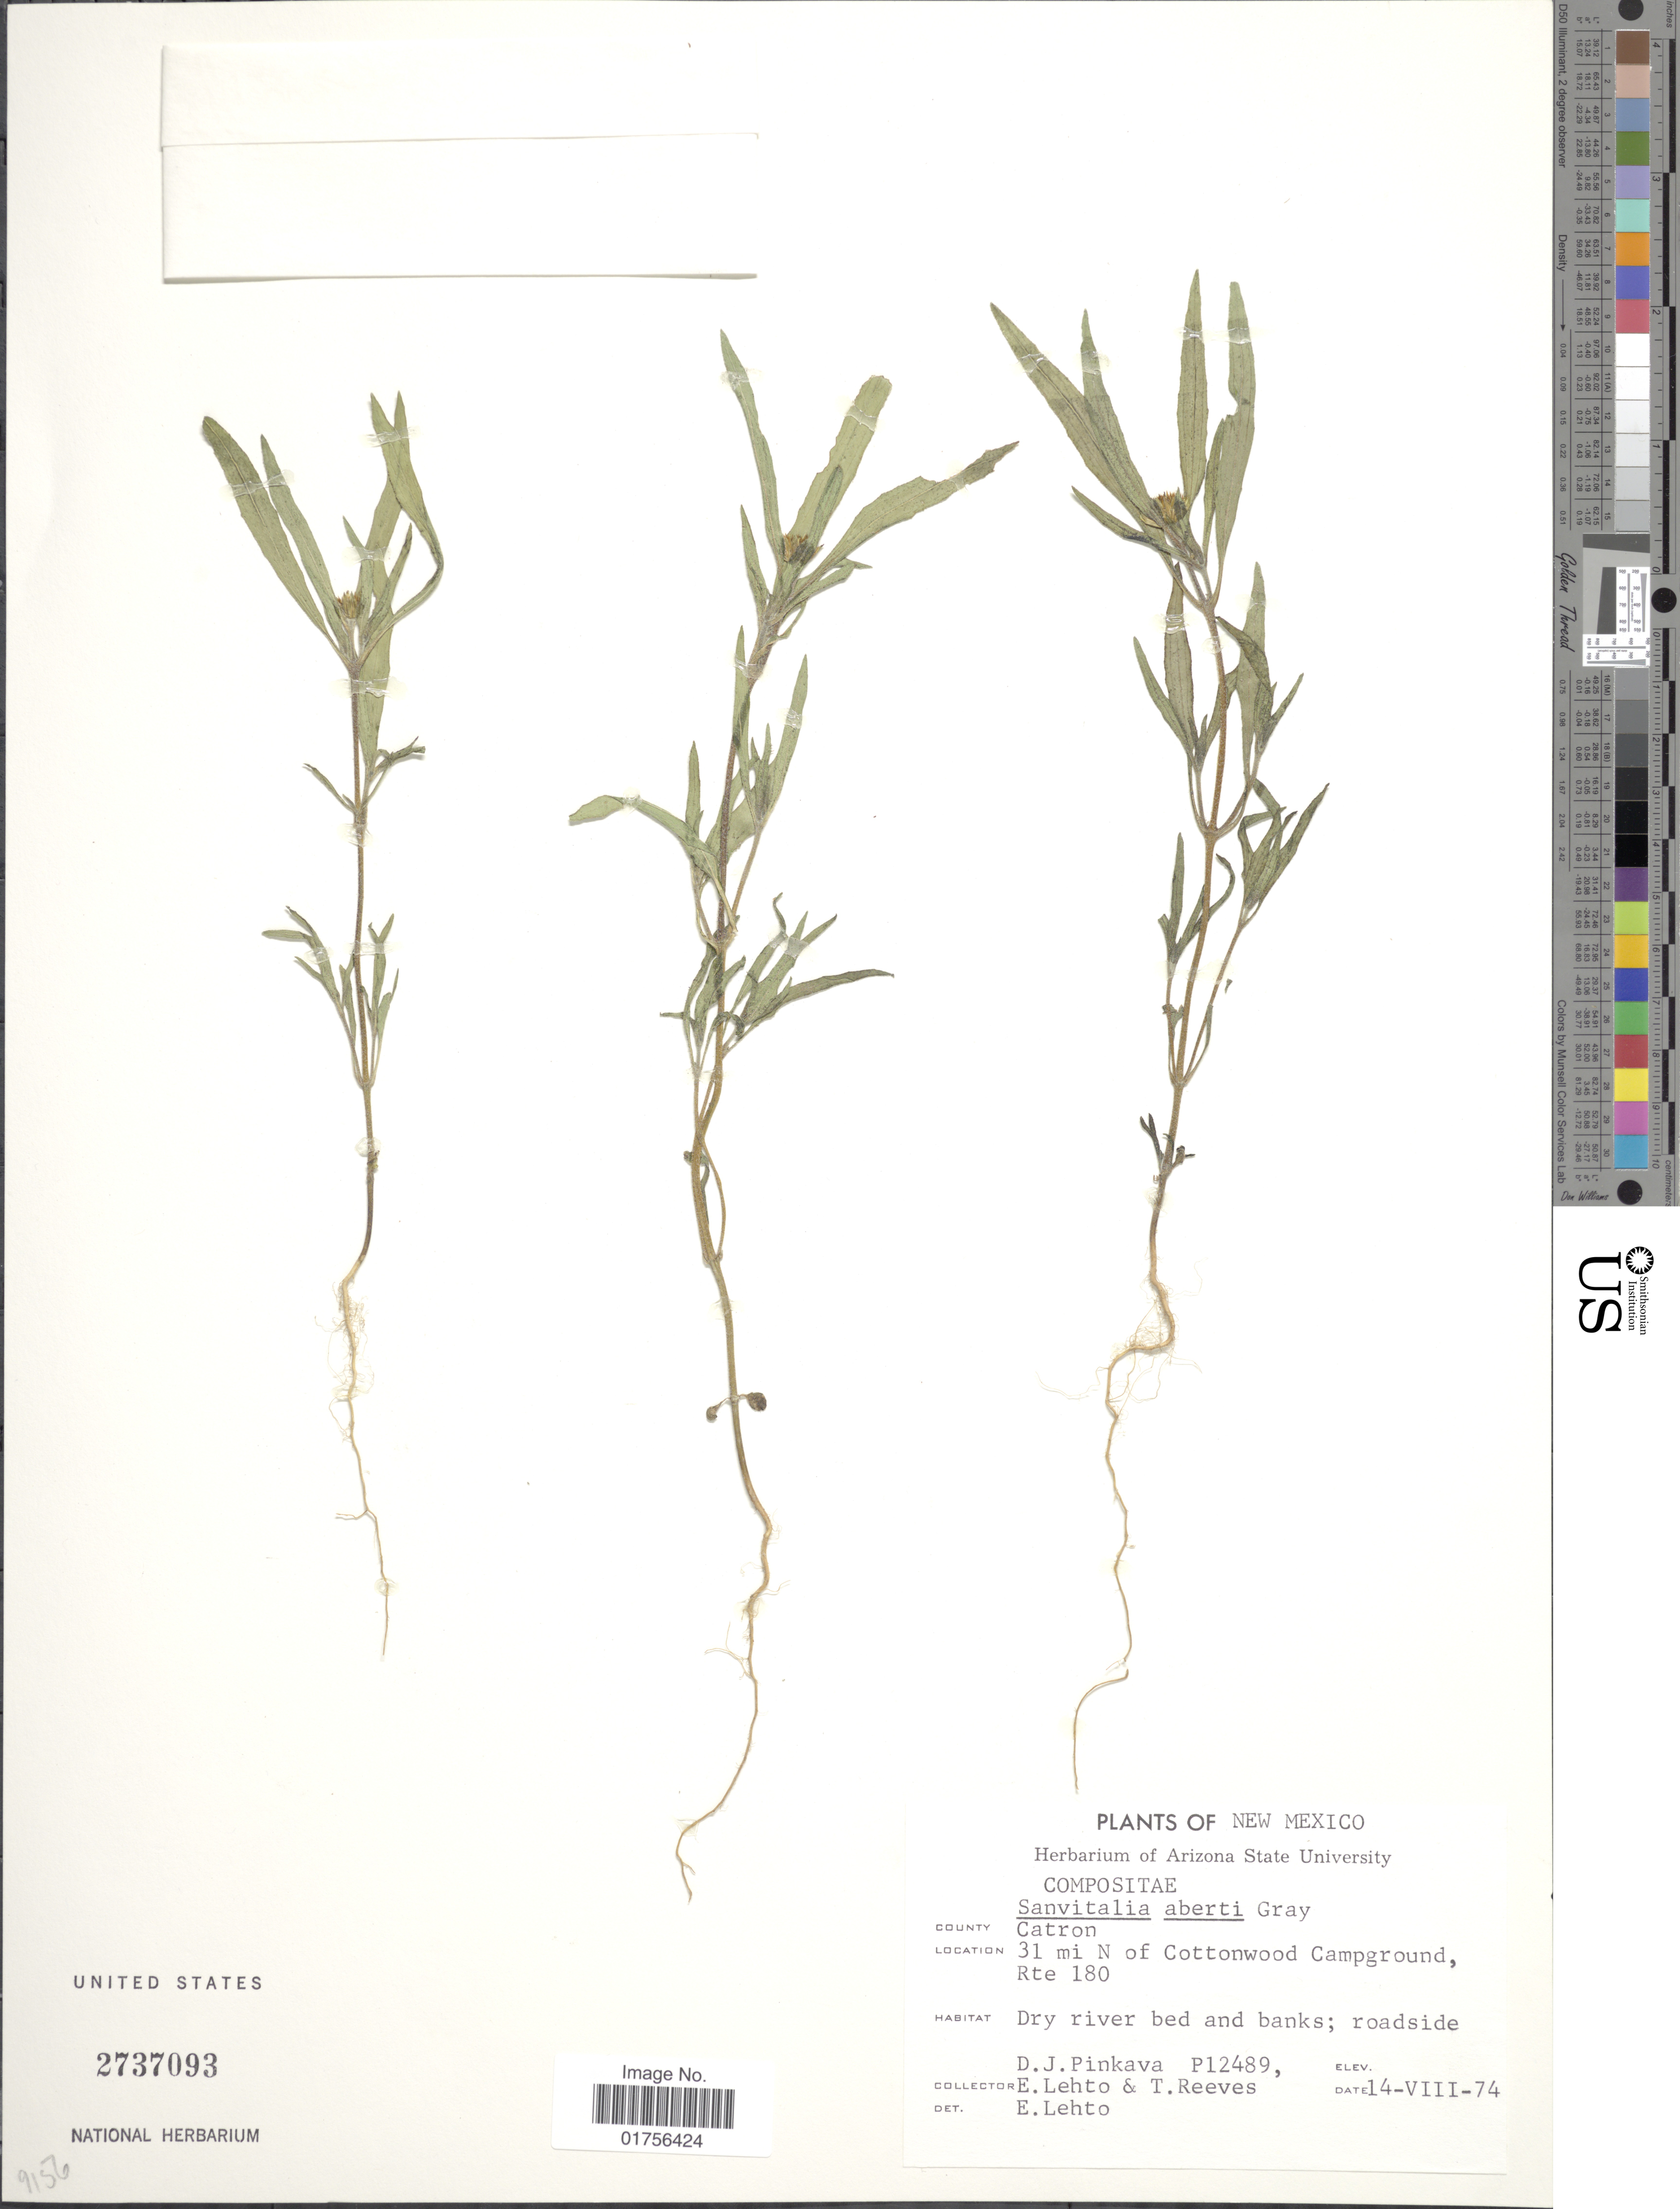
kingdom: Plantae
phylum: Tracheophyta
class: Magnoliopsida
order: Asterales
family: Asteraceae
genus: Sanvitalia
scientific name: Sanvitalia aberti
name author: A. Gray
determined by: Skibicki, Samuel V.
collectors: D. J. Pinkava, E. Lehto & T. Reeves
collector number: P12489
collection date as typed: Transcribed d/m/y: 14/8/74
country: United States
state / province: New Mexico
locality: County Catron, 31 mi N of Cottonwood Campground, Rte 180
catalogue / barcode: US 2737093